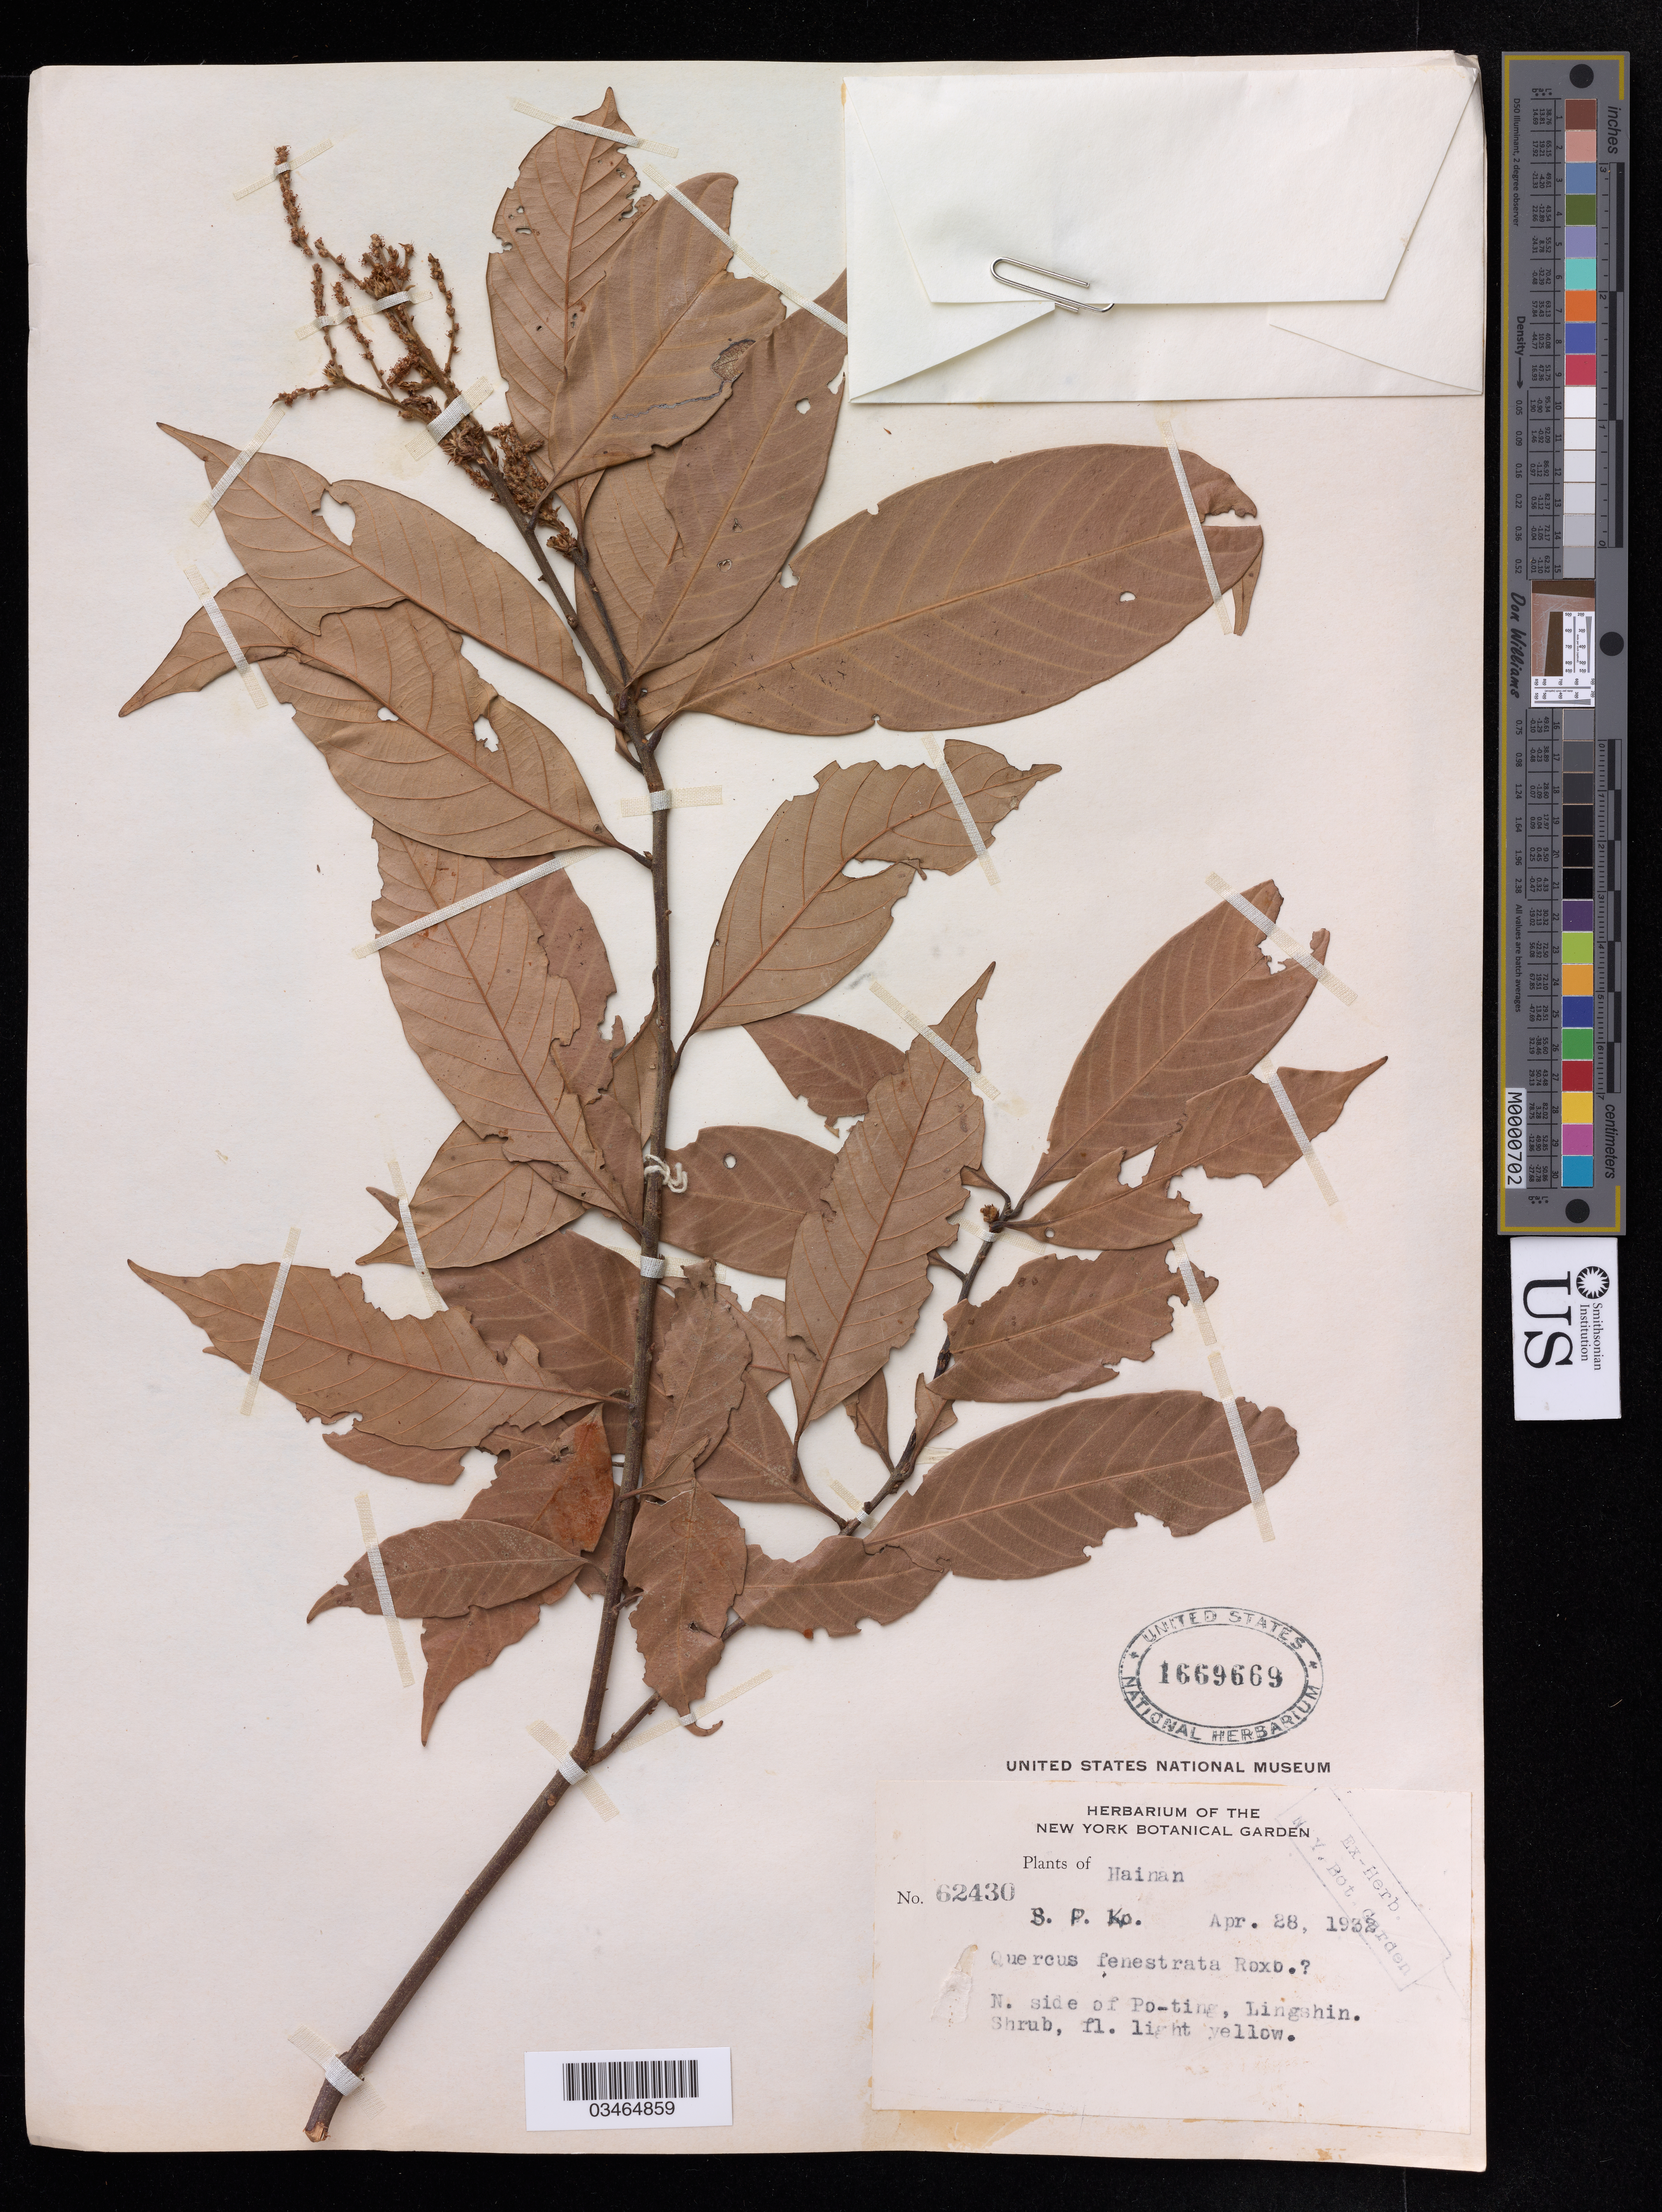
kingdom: Plantae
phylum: Tracheophyta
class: Magnoliopsida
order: Fagales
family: Fagaceae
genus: Lithocarpus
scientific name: Lithocarpus fenestratus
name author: (Roxb.) Rehder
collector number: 62430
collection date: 1932-04-28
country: China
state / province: Hainan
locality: N. side of Po-ting, Lingshin.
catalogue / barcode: US 1669669